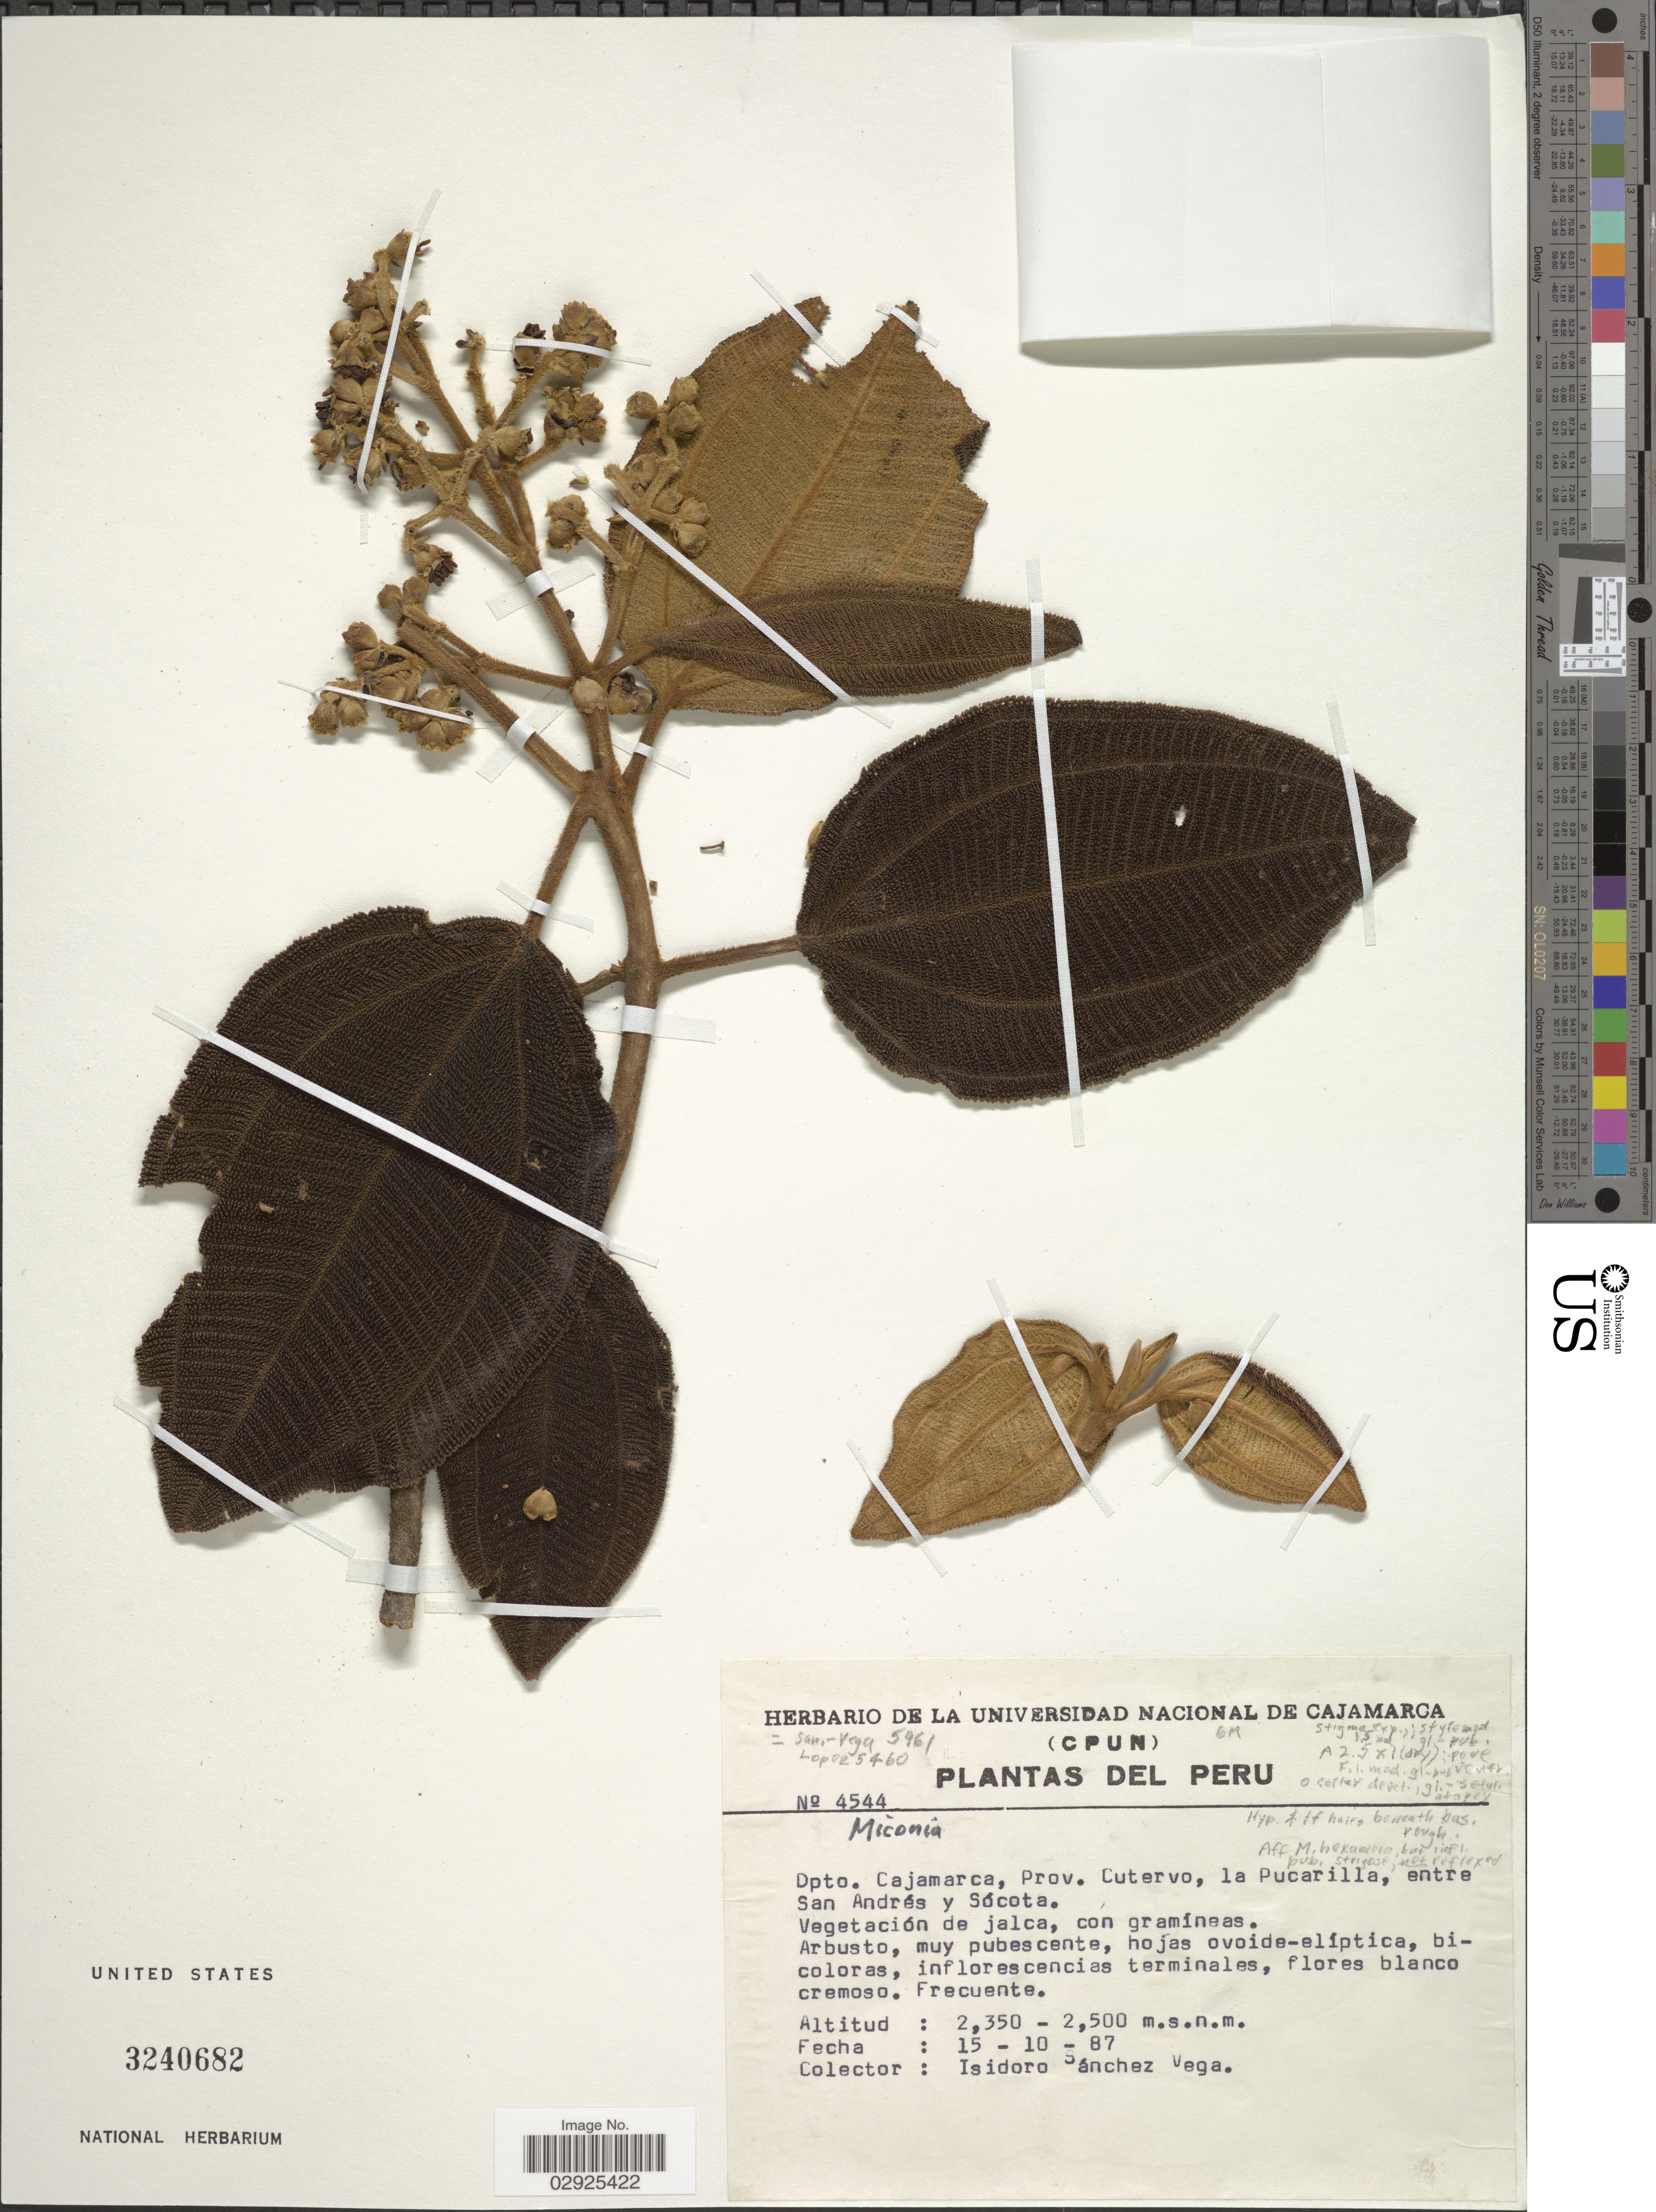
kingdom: Plantae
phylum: Tracheophyta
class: Magnoliopsida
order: Myrtales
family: Melastomataceae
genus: Miconia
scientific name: Miconia sp.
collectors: I. Sánchez Vega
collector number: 4544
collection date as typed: Transcribed d/m/y: 15/10/87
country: Peru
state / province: Cajamarca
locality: Dpto. Cajamarca, Prov. Cutervo, la Pucarilla, entre San Andrés y Sócota.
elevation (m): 2350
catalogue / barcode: US 3240682